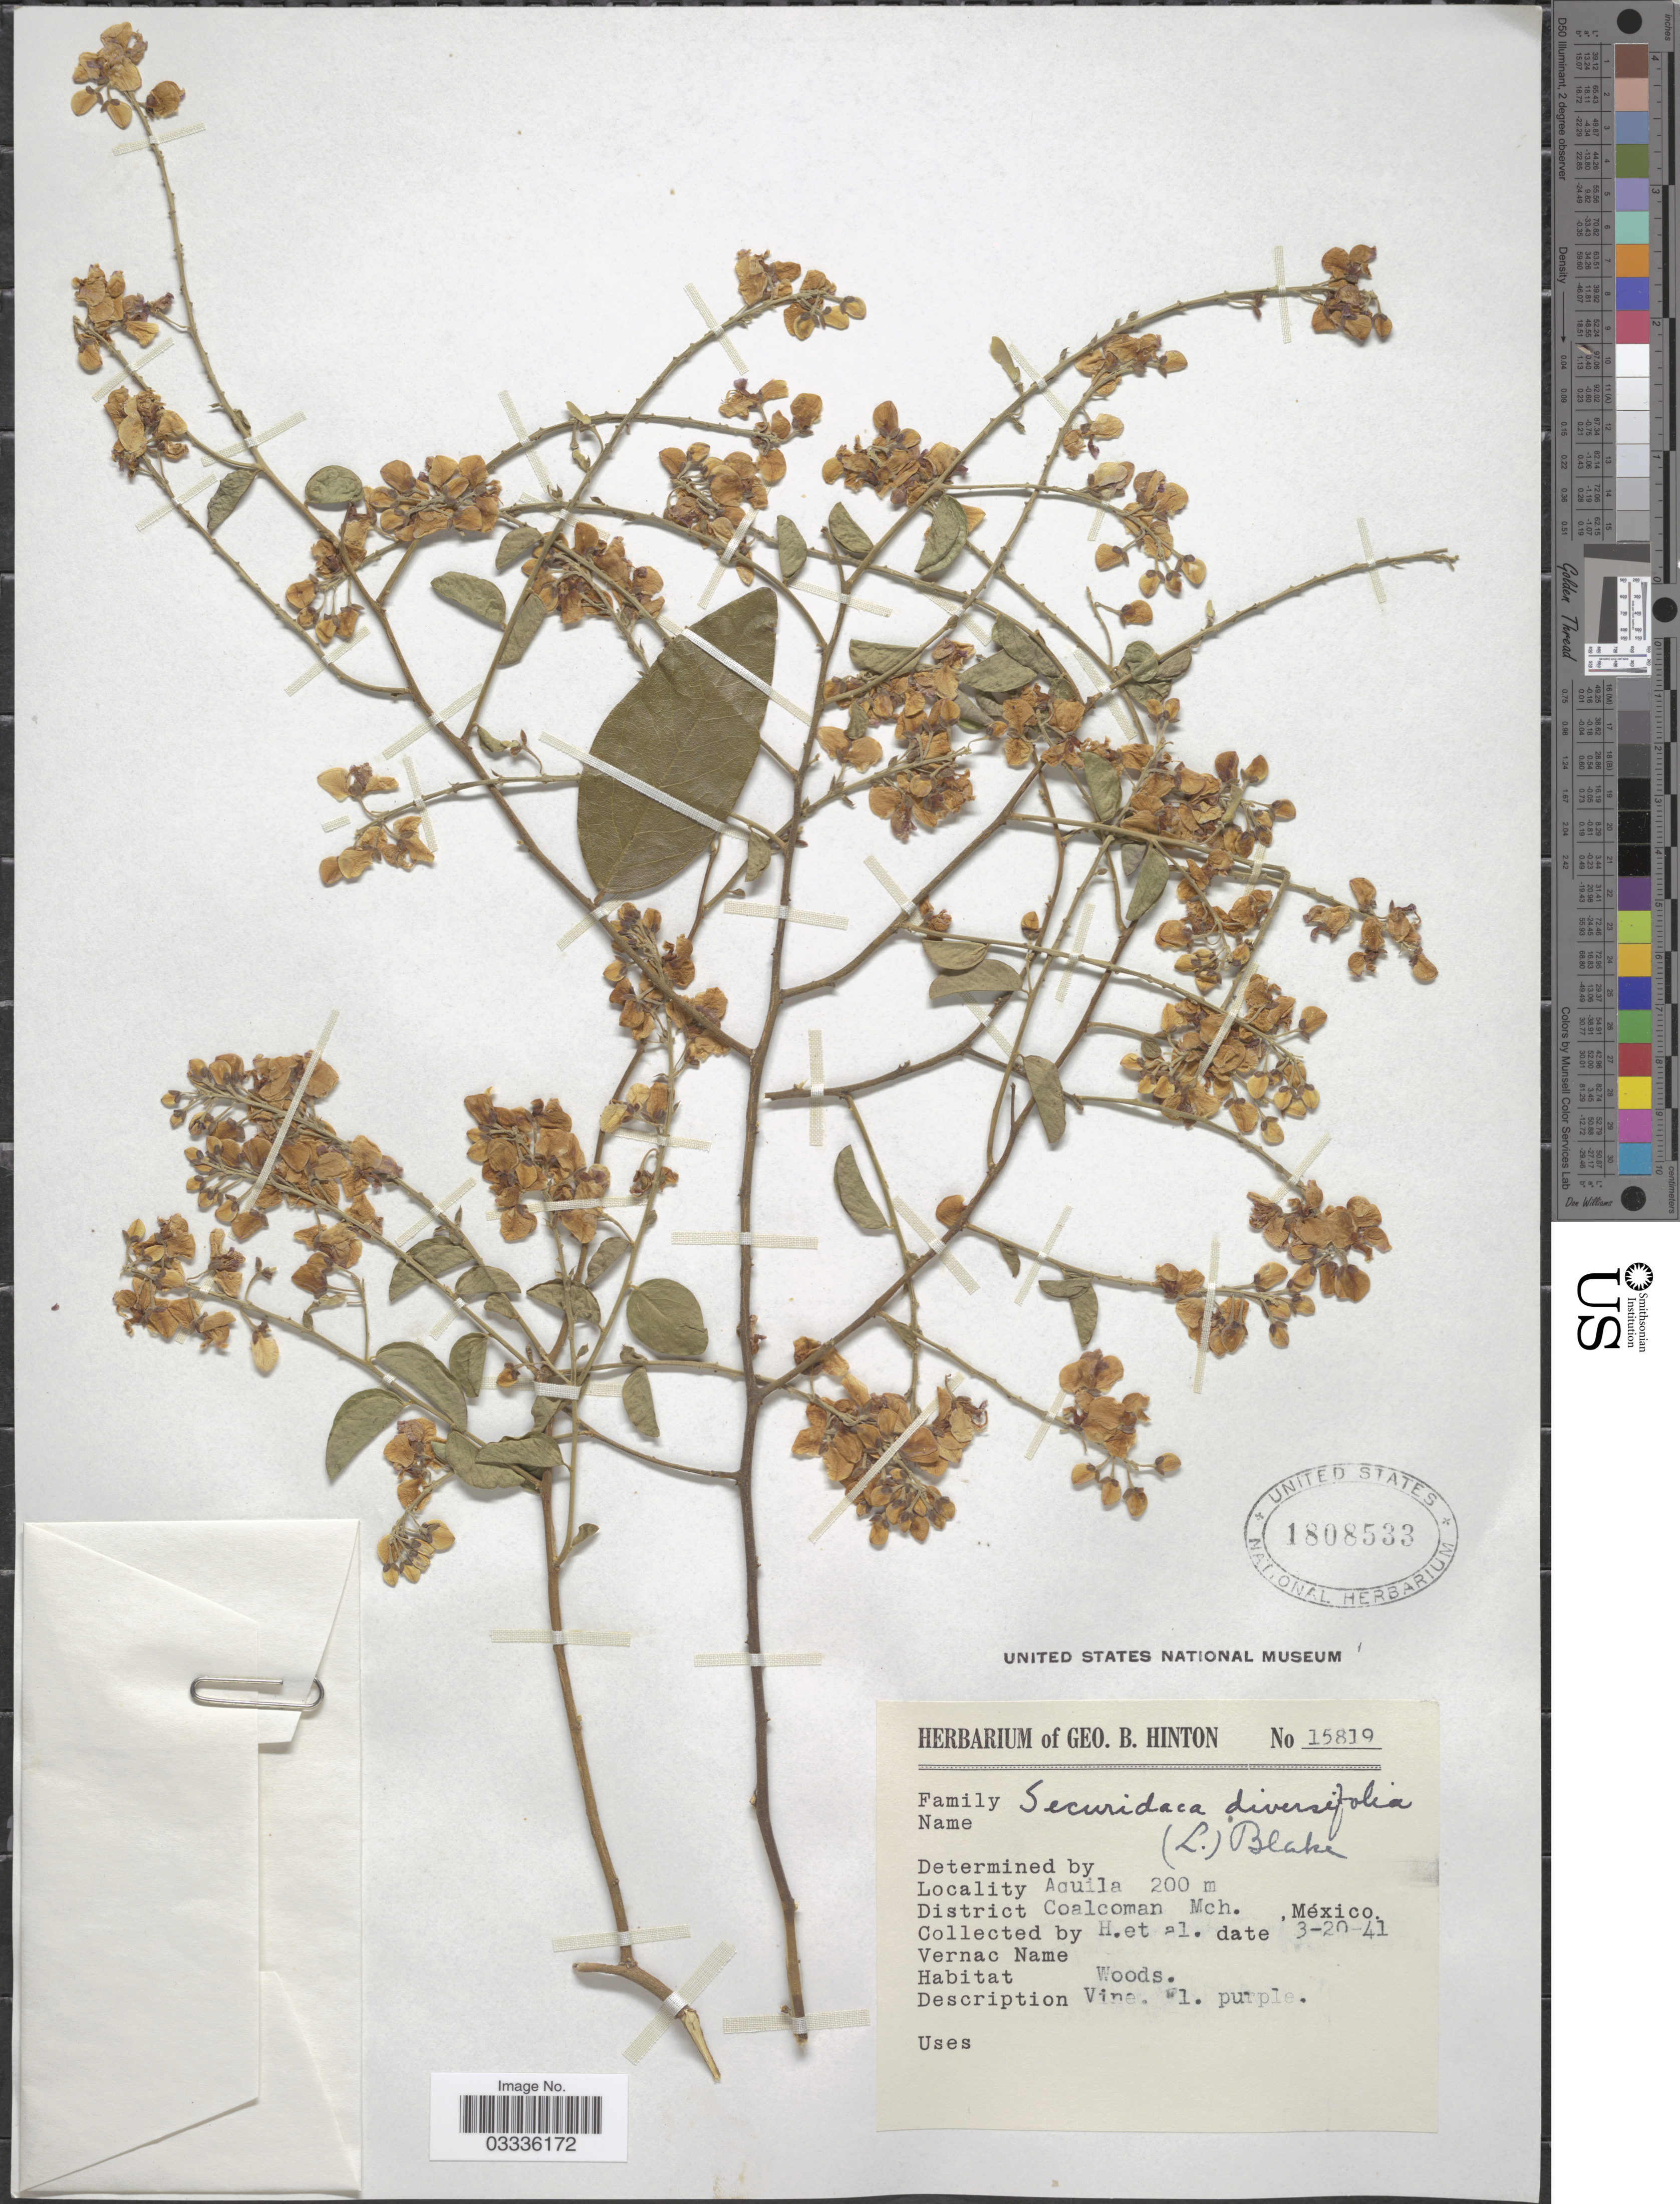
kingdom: Plantae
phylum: Tracheophyta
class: Magnoliopsida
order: Fabales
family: Polygalaceae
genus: Securidaca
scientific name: Securidaca diversifolia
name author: (L.) S.F. Blake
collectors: G. B. Hinton & et al.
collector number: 15819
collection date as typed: Transcribed d/m/y: 20/3/41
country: Mexico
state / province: Michoacán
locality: Aquila, District Coalcoman.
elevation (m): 200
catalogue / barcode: US 1808533